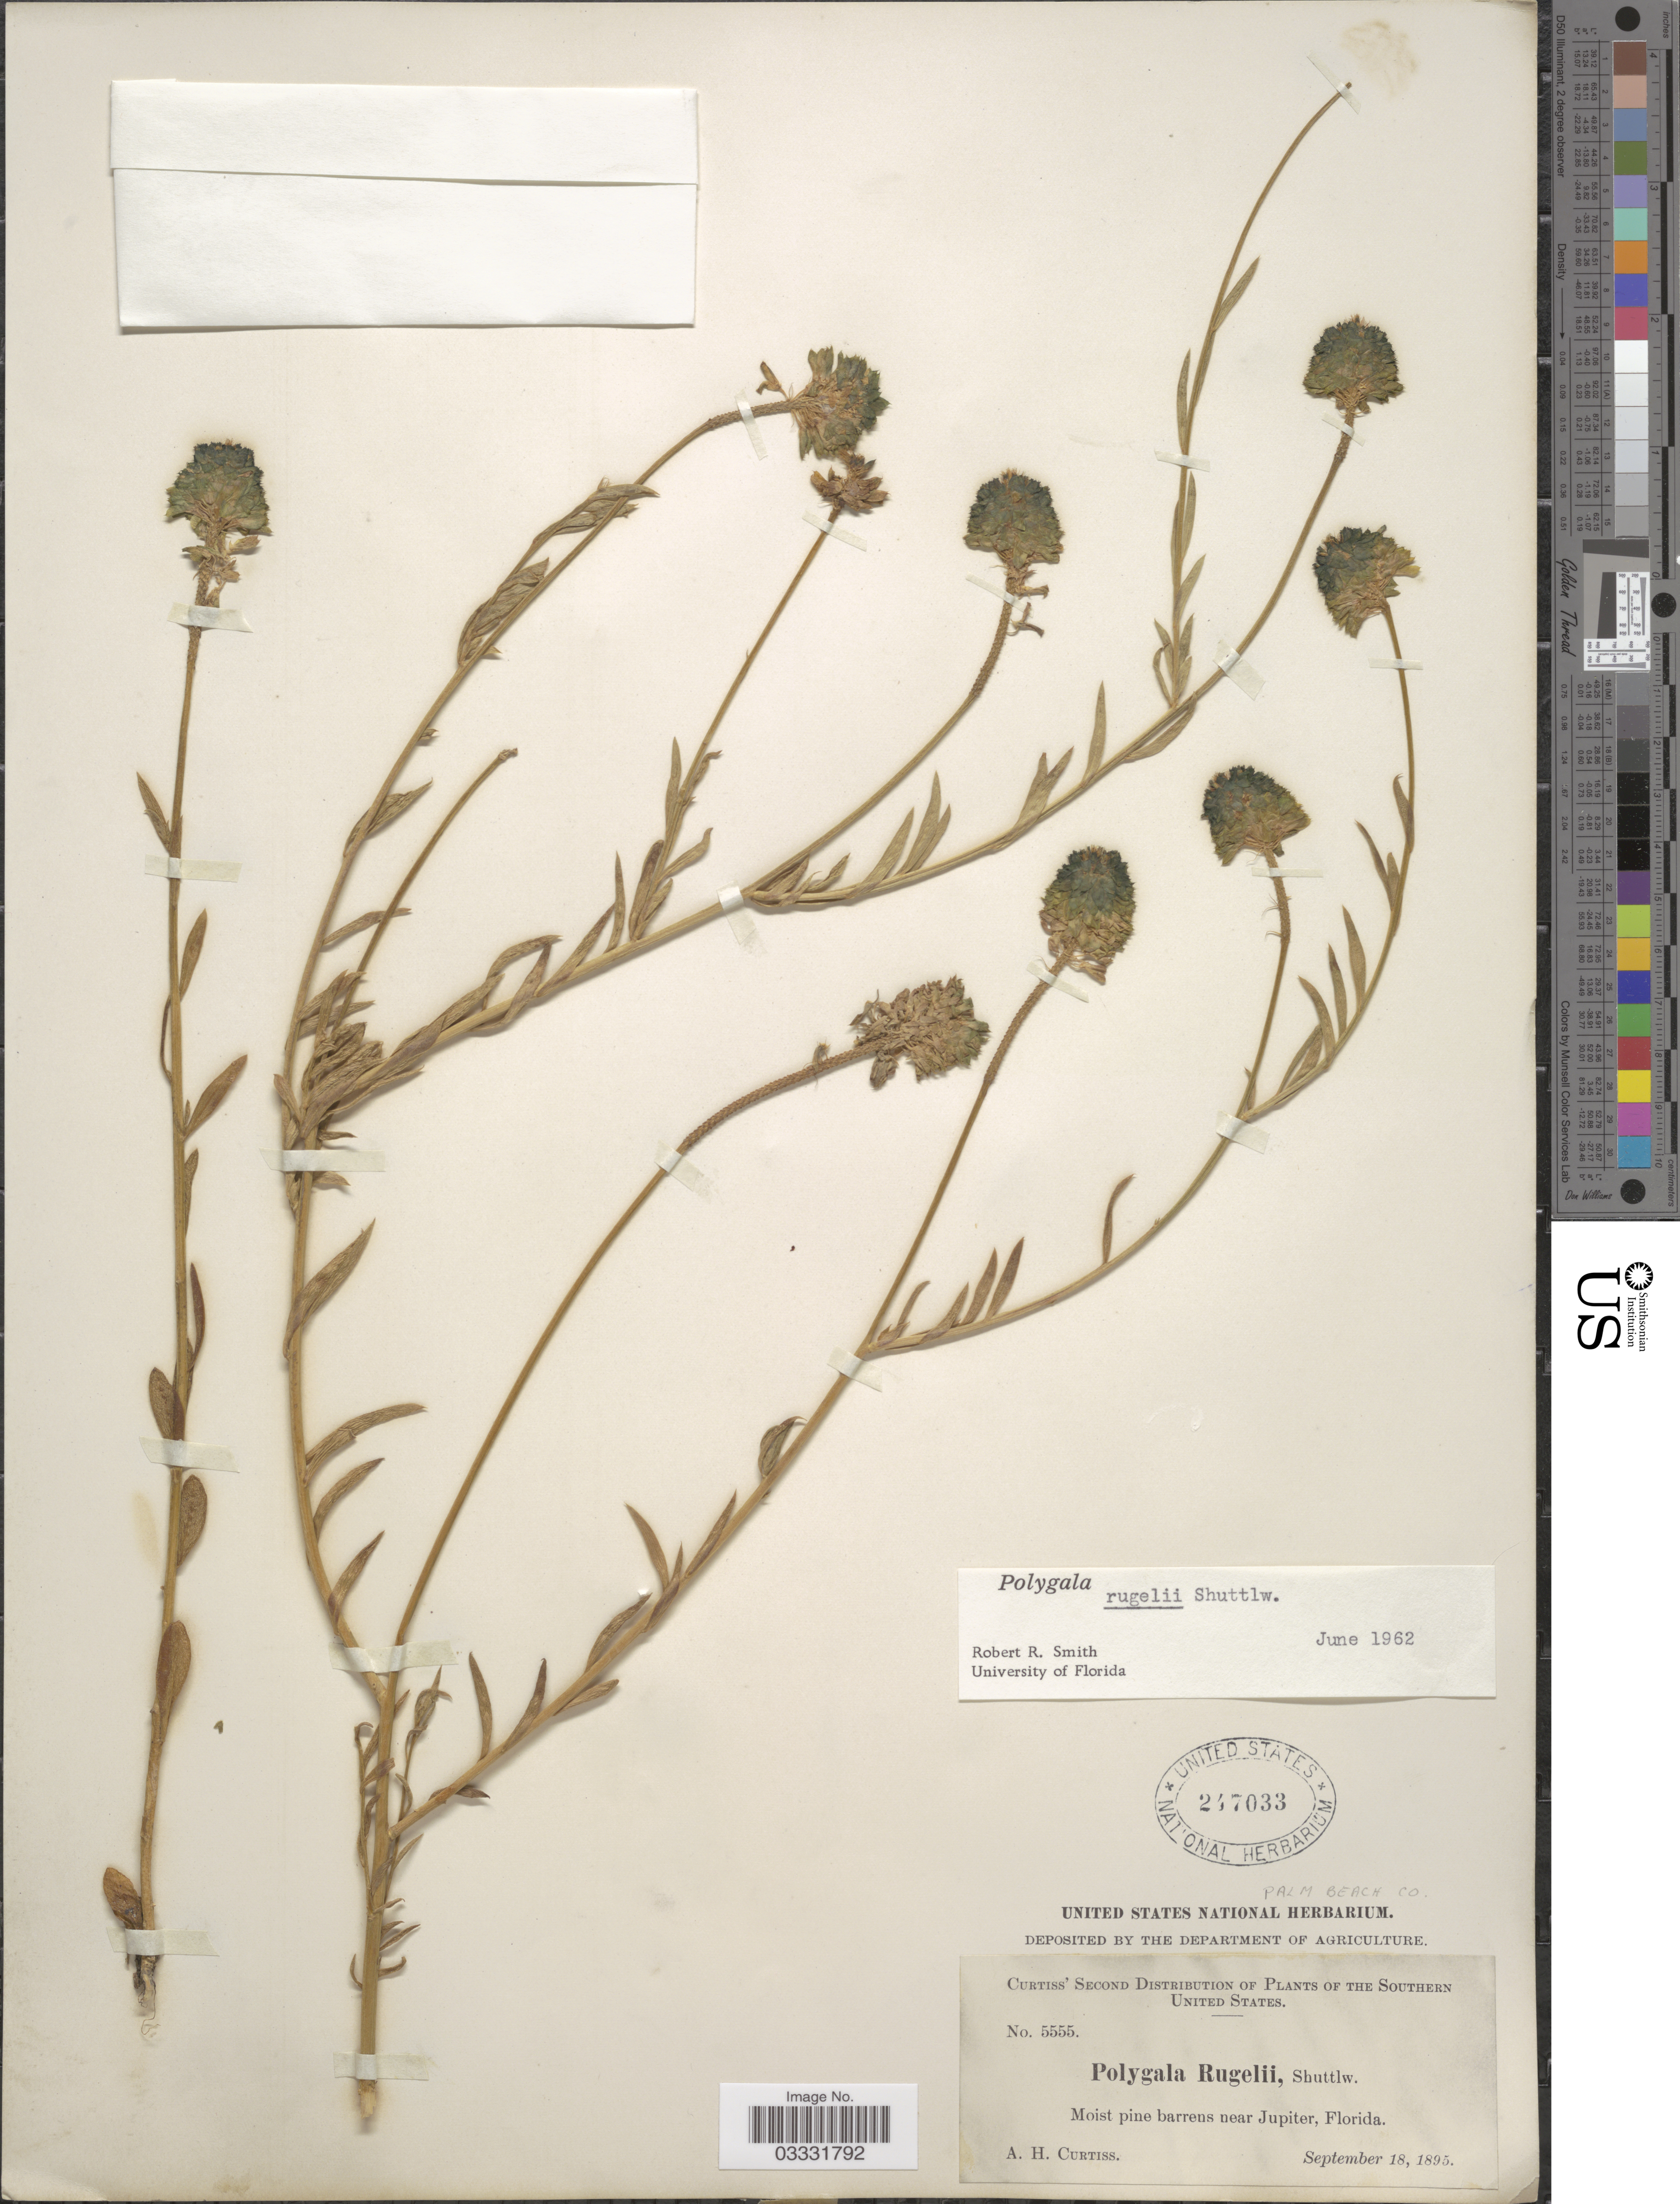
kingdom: Plantae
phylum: Tracheophyta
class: Magnoliopsida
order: Fabales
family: Polygalaceae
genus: Polygala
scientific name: Polygala rugelii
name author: Shuttlew. ex Chapm.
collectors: A. H. Curtiss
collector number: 5555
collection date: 1895-09-18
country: United States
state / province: Florida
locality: Southern United States. Palm Beach Co. Moist pine barrens near Jupiter.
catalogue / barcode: US 247033